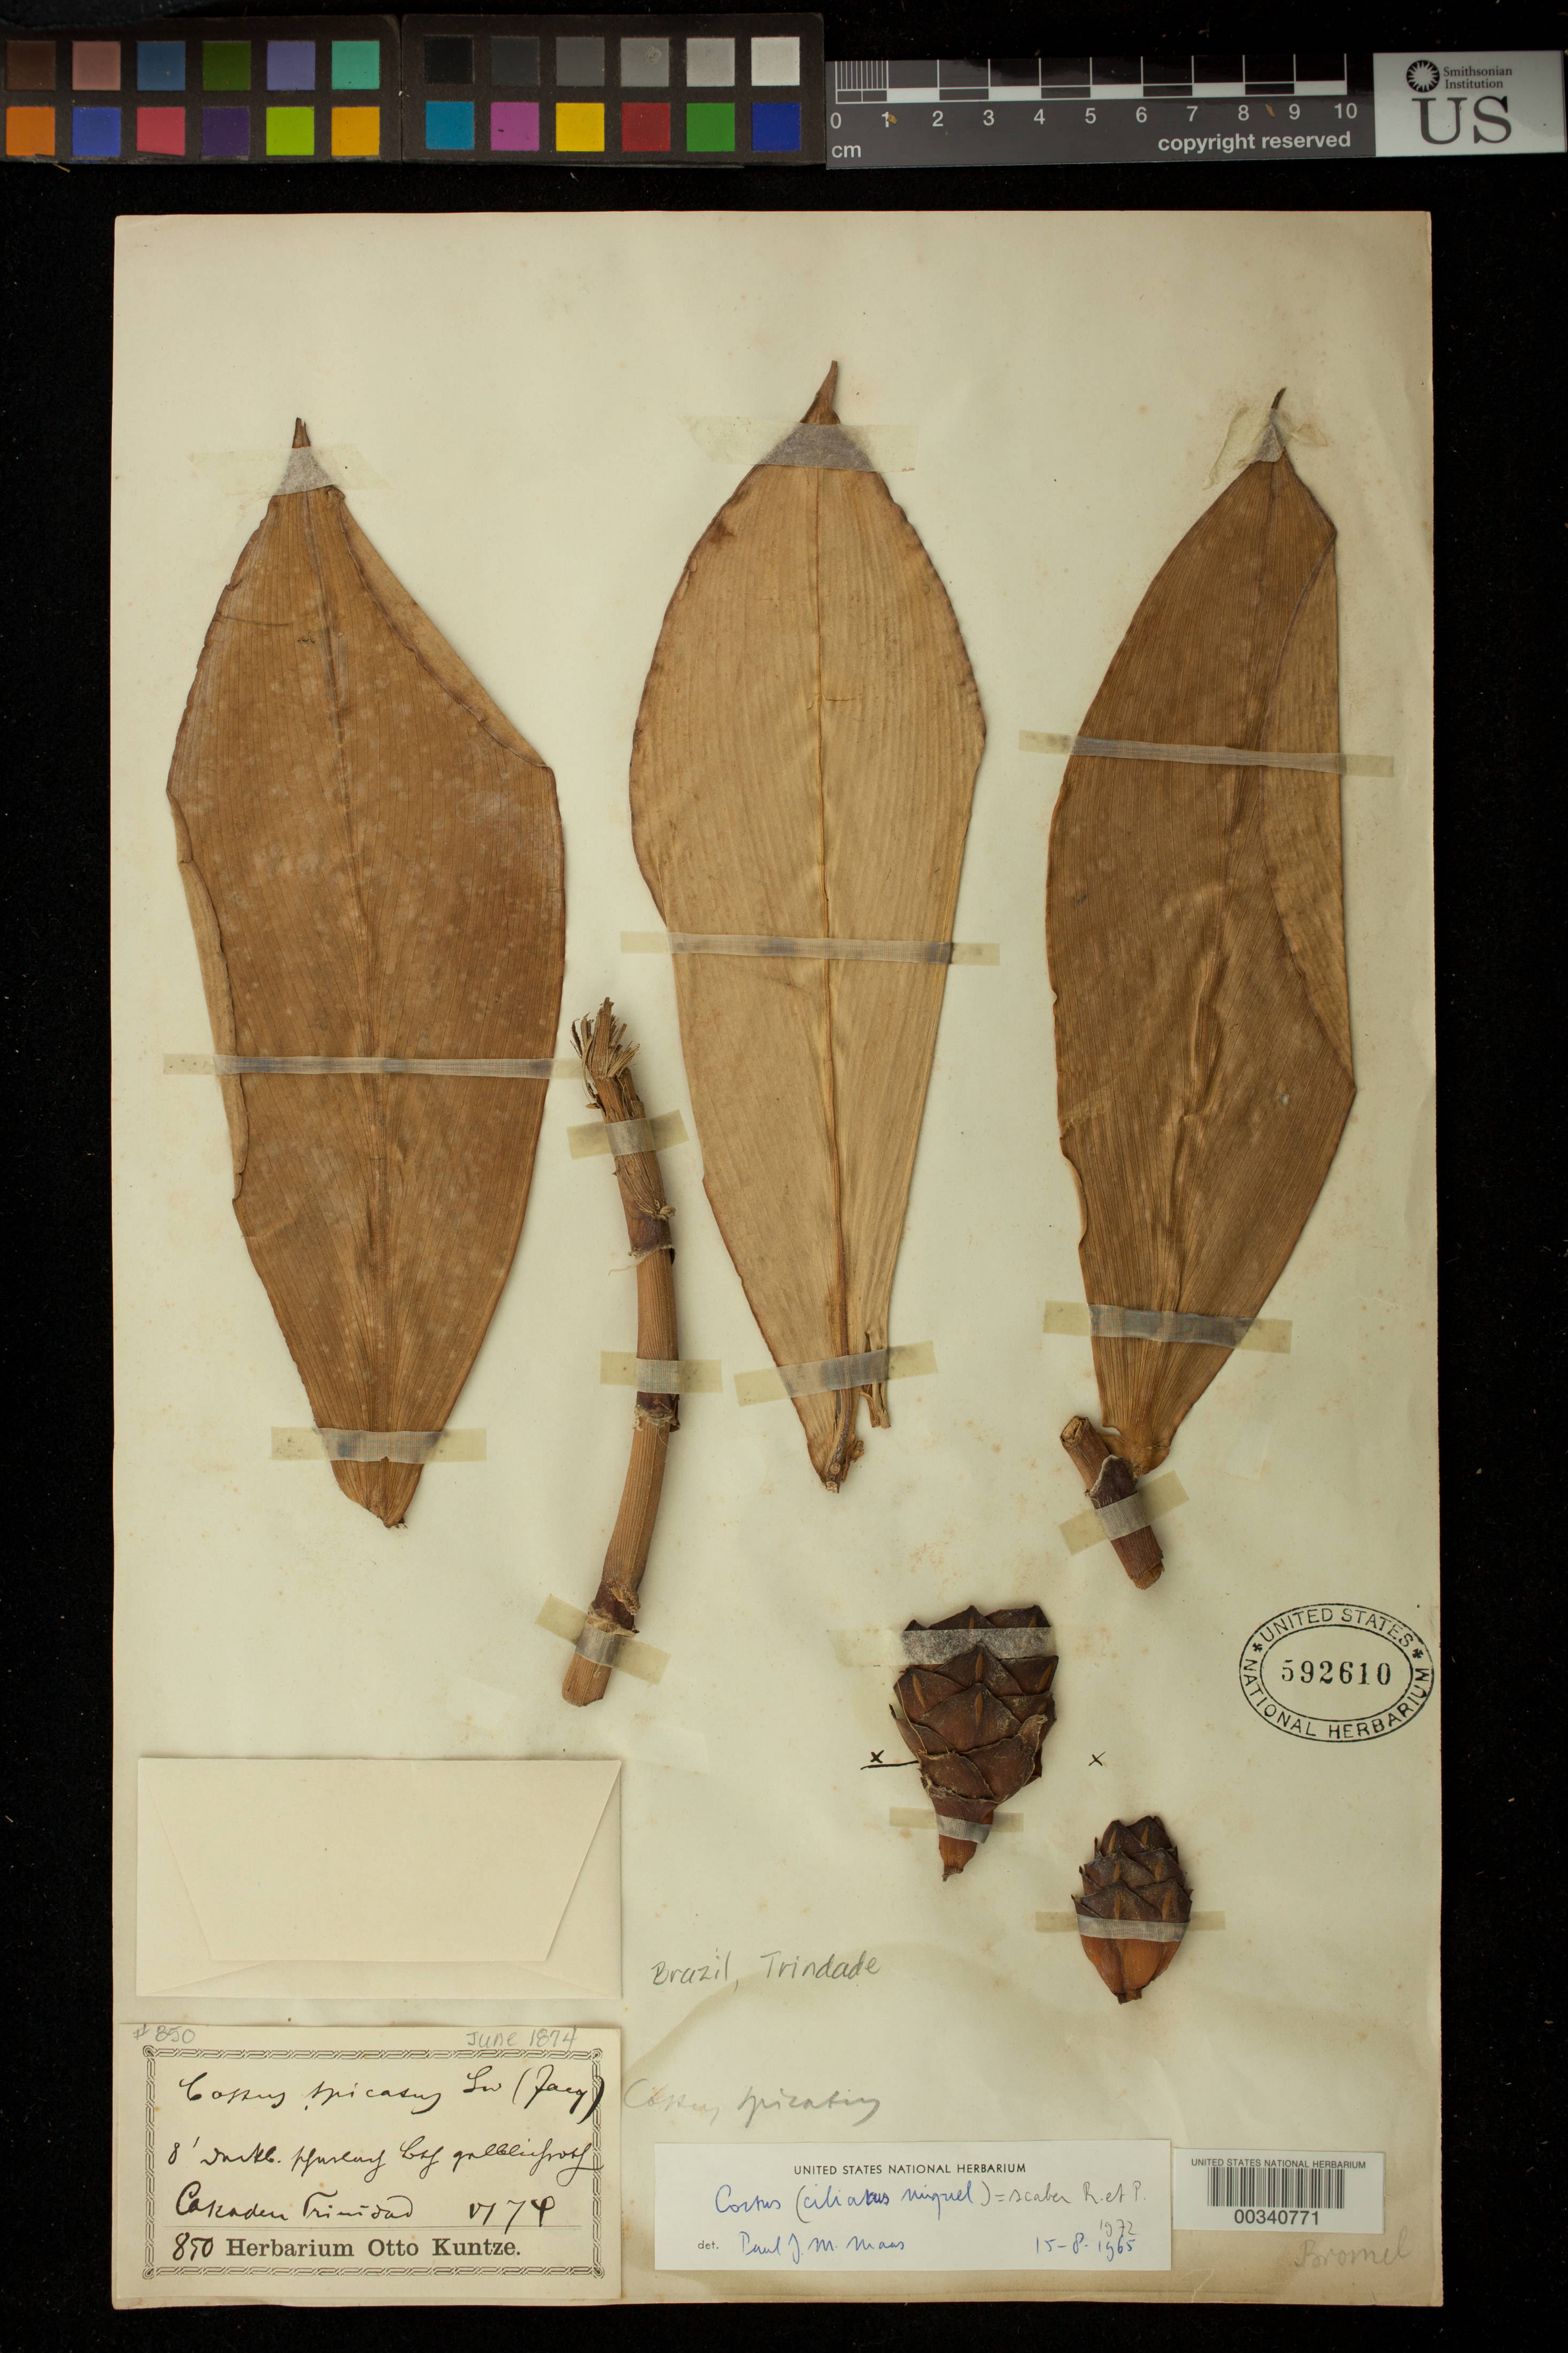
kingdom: Plantae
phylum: Tracheophyta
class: Liliopsida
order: Zingiberales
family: Costaceae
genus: Costus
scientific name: Costus scaber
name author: Ruiz & Pav.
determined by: Maas, Paul J. M.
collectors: ex Herb. O. Kuntze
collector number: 850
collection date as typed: Jun 1974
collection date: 1974-06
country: Bolivia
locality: Cakaden Trinidad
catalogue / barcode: US 592610